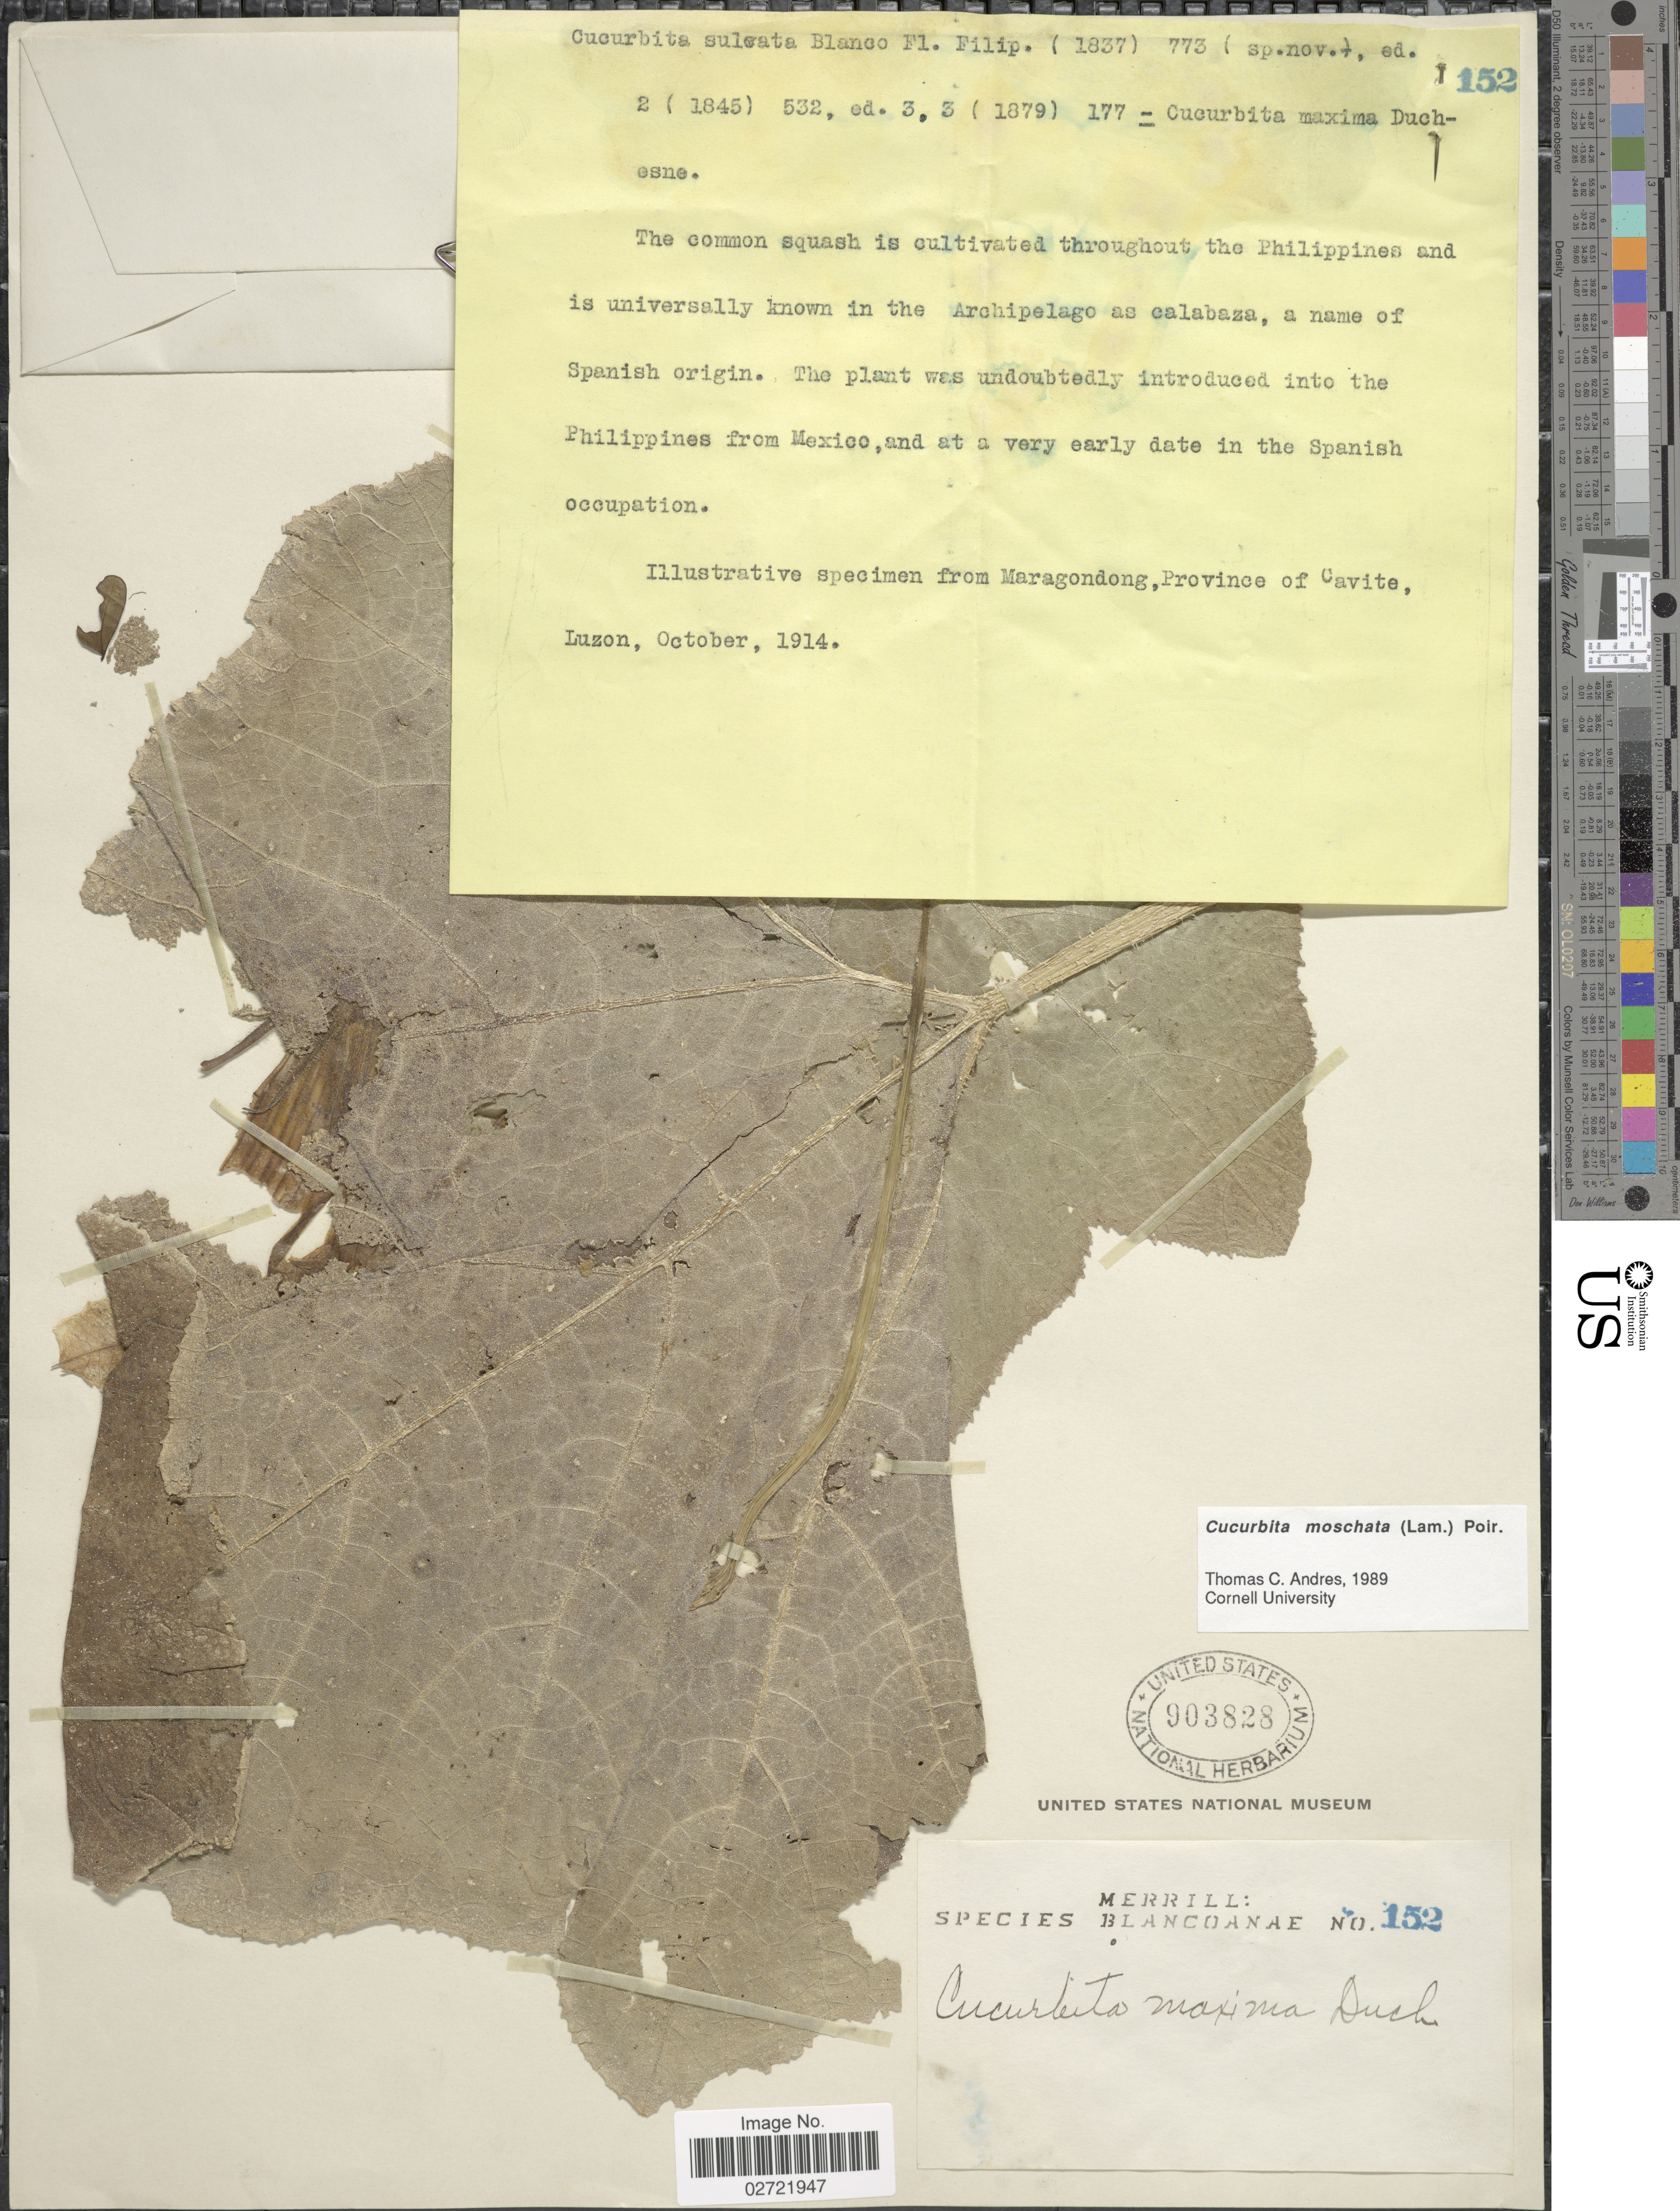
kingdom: Plantae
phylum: Tracheophyta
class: Magnoliopsida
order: Cucurbitales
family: Cucurbitaceae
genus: Cucurbita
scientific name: Cucurbita moschata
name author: (Duch.) Poir.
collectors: Merrill, --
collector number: Sp. Blancoan. 0152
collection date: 1914-10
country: Philippines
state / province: Calabarzon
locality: From Maragondong, Province of Cavite, Luzon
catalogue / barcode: US 903828